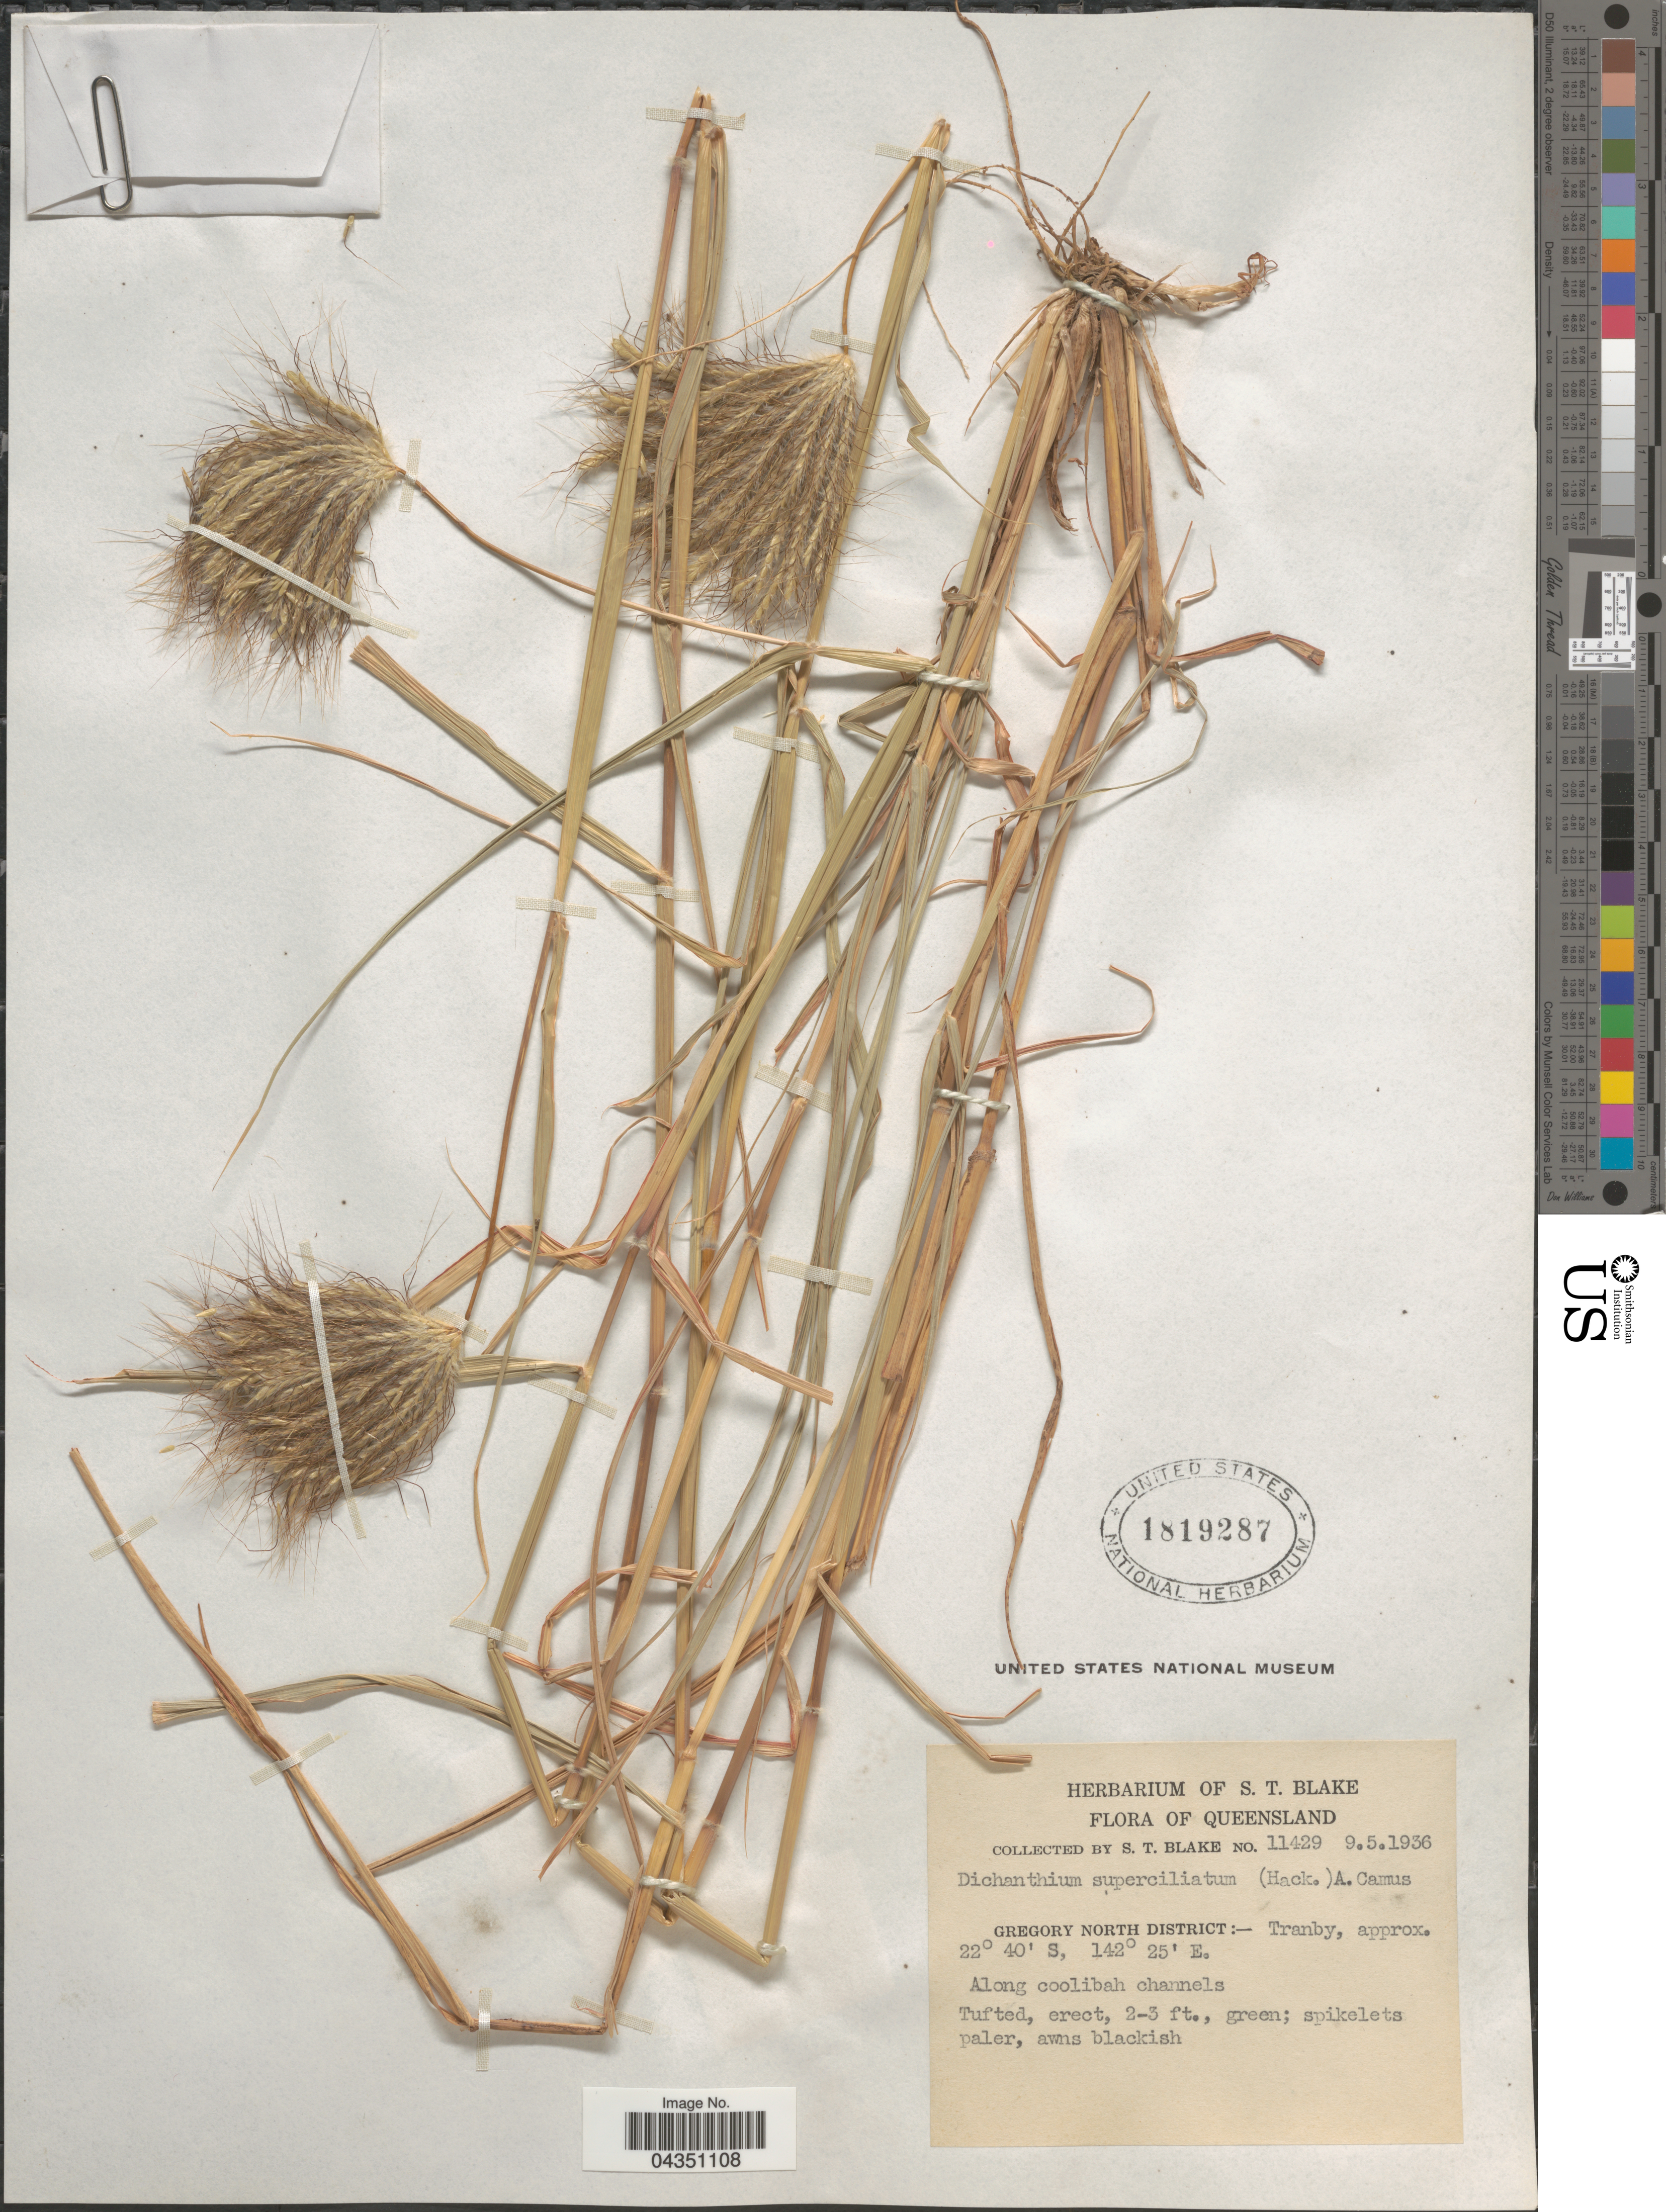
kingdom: Plantae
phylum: Tracheophyta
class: Liliopsida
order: Poales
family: Poaceae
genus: Dichanthium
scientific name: Dichanthium sericeum subsp. polystachyum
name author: (Benth.) B.K. Simon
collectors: S. T. Blake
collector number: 11429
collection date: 1936-05-09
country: Australia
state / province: Queensland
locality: Gregory North District:- Tranby.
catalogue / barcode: US 1819287